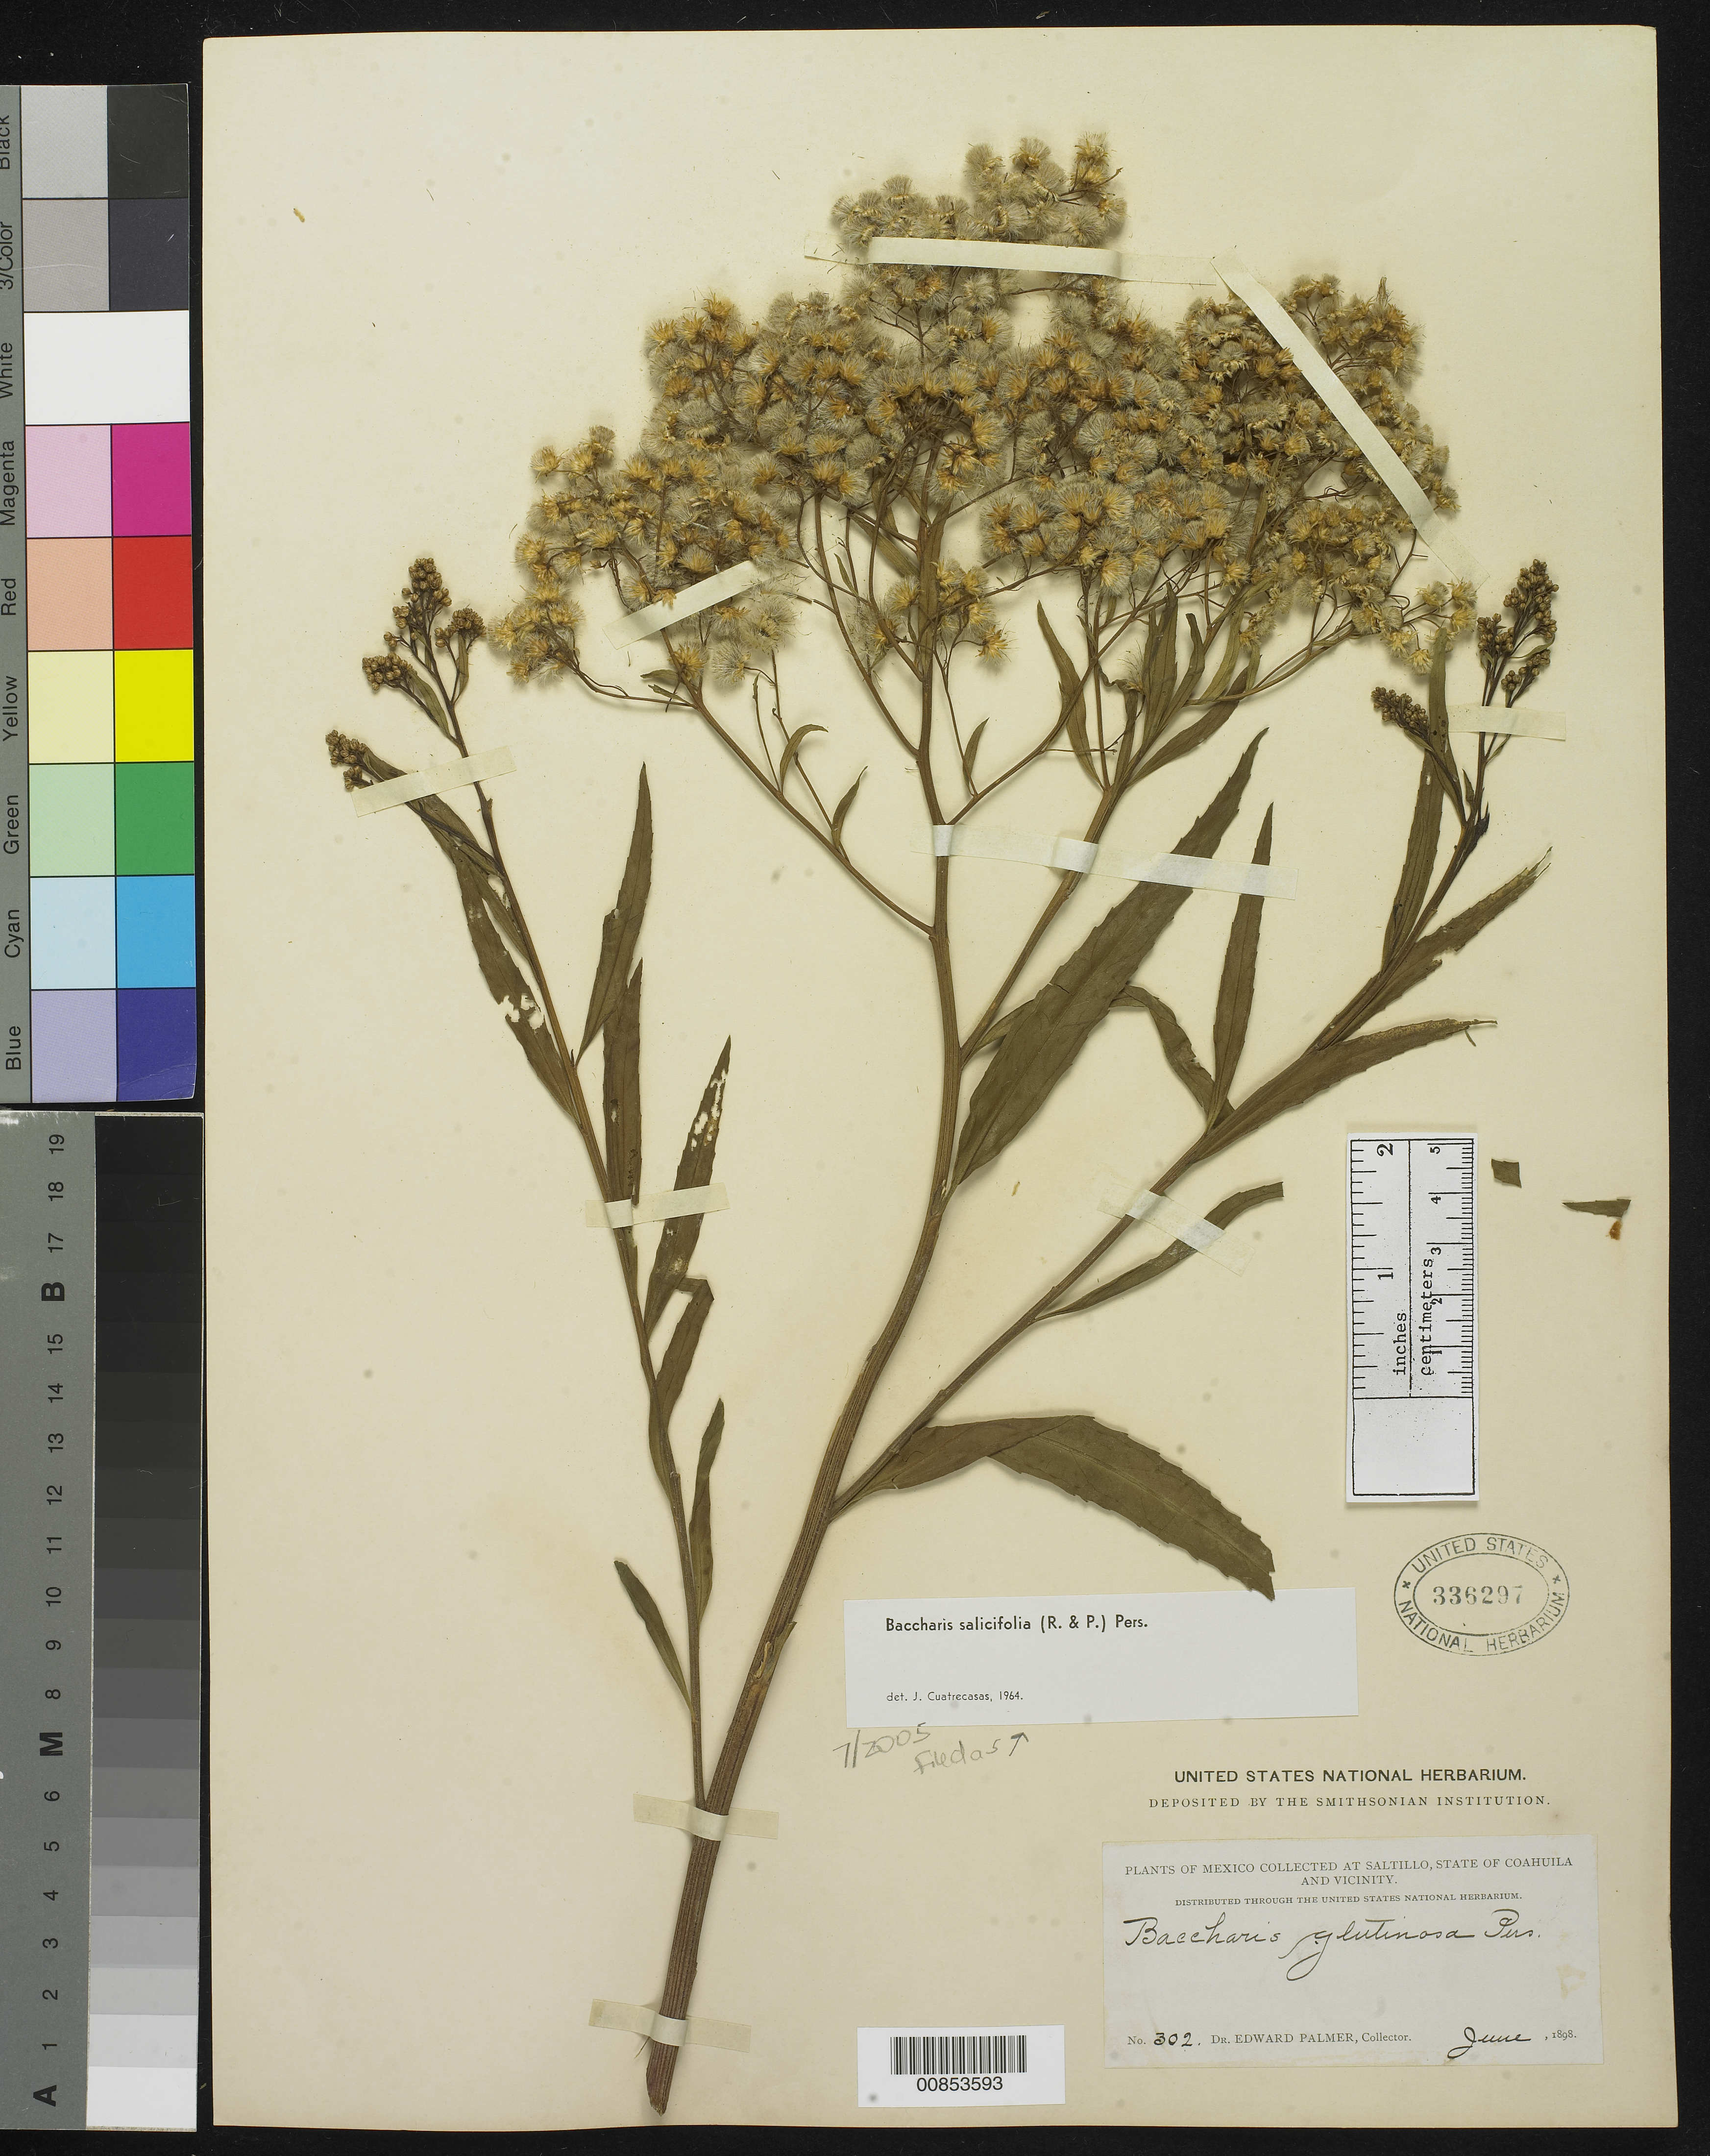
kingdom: Plantae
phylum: Tracheophyta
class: Magnoliopsida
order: Asterales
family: Asteraceae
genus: Baccharis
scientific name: Baccharis salicifolia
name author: (Ruiz & Pav.) Pers.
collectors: E. Palmer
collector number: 302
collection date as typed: Jun 1898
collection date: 1898-06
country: Mexico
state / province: Coahuila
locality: Saltillo, Coahuila and vicinity.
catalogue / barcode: US 336297